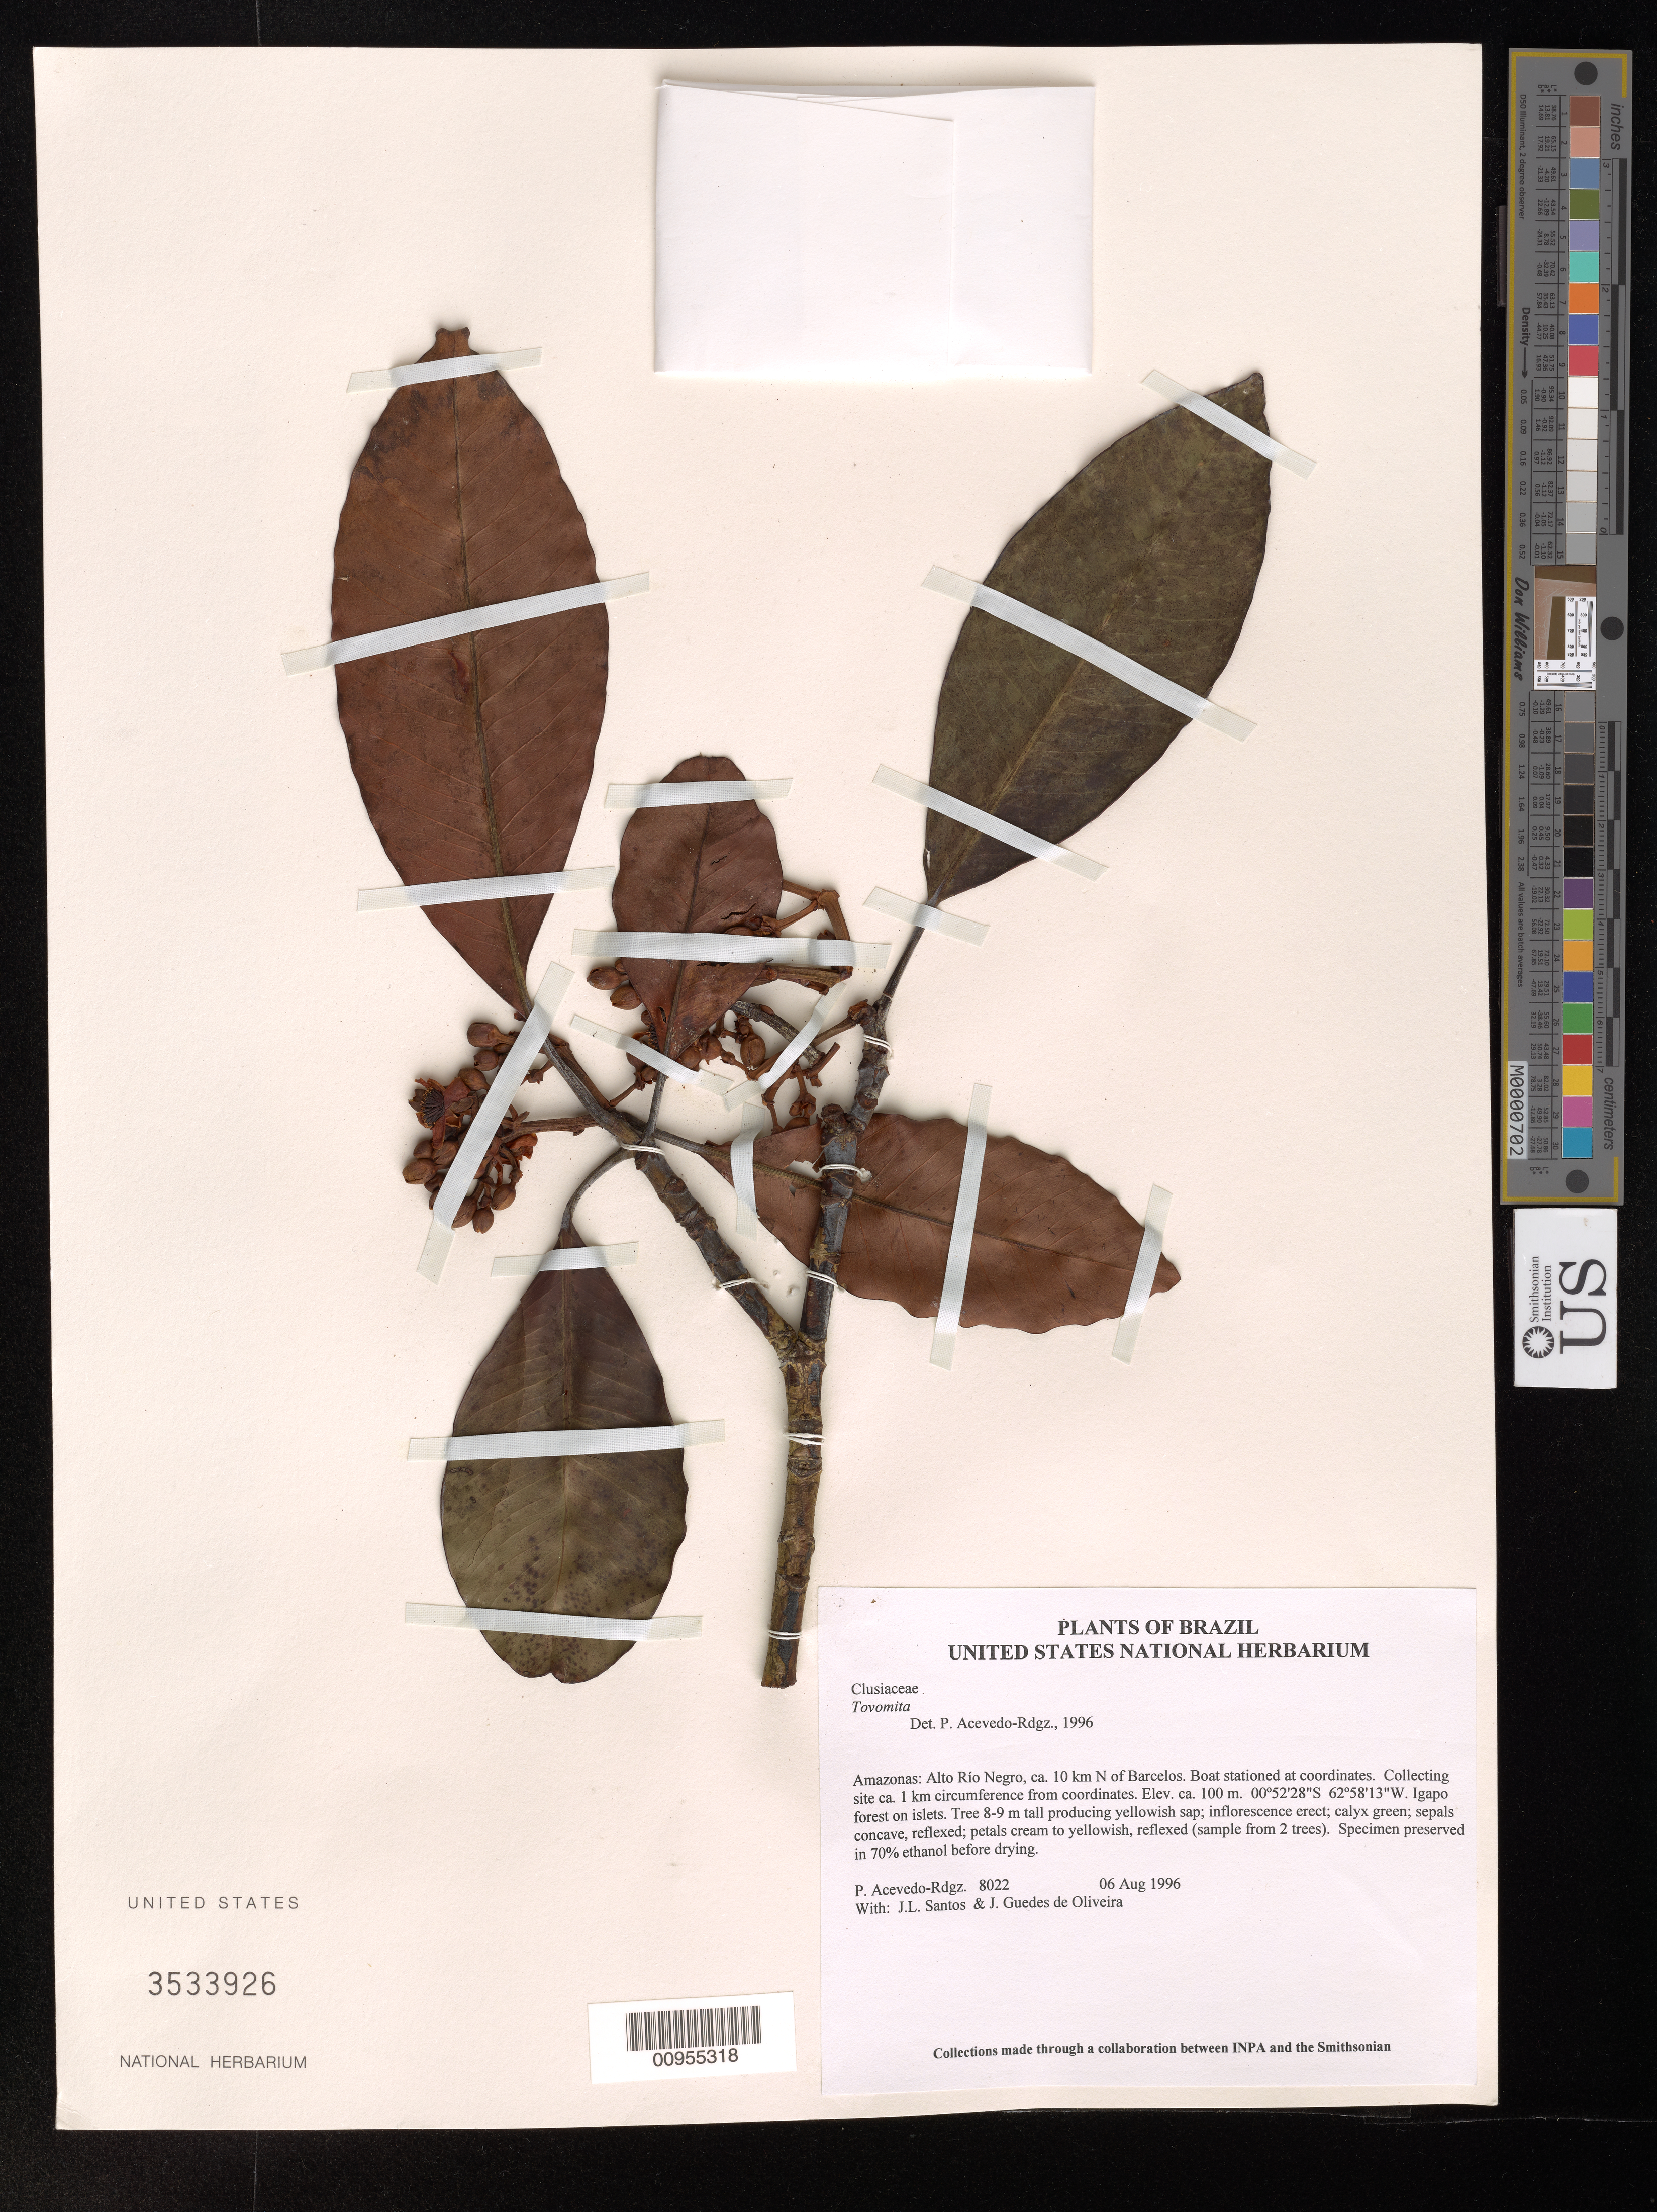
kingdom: Plantae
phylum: Tracheophyta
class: Magnoliopsida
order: Malpighiales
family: Clusiaceae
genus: Tovomita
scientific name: Tovomita sp.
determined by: Acevedo-Rodríguez, P., (BOT), Smithsonian Institution - National Museum of Natural History (UNITED STATES)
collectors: P. Acevedo-Rodr., J. L. Santos & J. Guedes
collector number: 8022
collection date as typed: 06 Aug 1996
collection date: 1996-08-06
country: Brazil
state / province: Amazonas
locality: Amazonas: Alto Río Negro, ca. 10 km N of Barcelos. Boat stationed at coordinates. Collecting site ca. 1 km circumference from coordinates.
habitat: Igapo forest on islets.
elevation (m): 100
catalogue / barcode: US 3533926